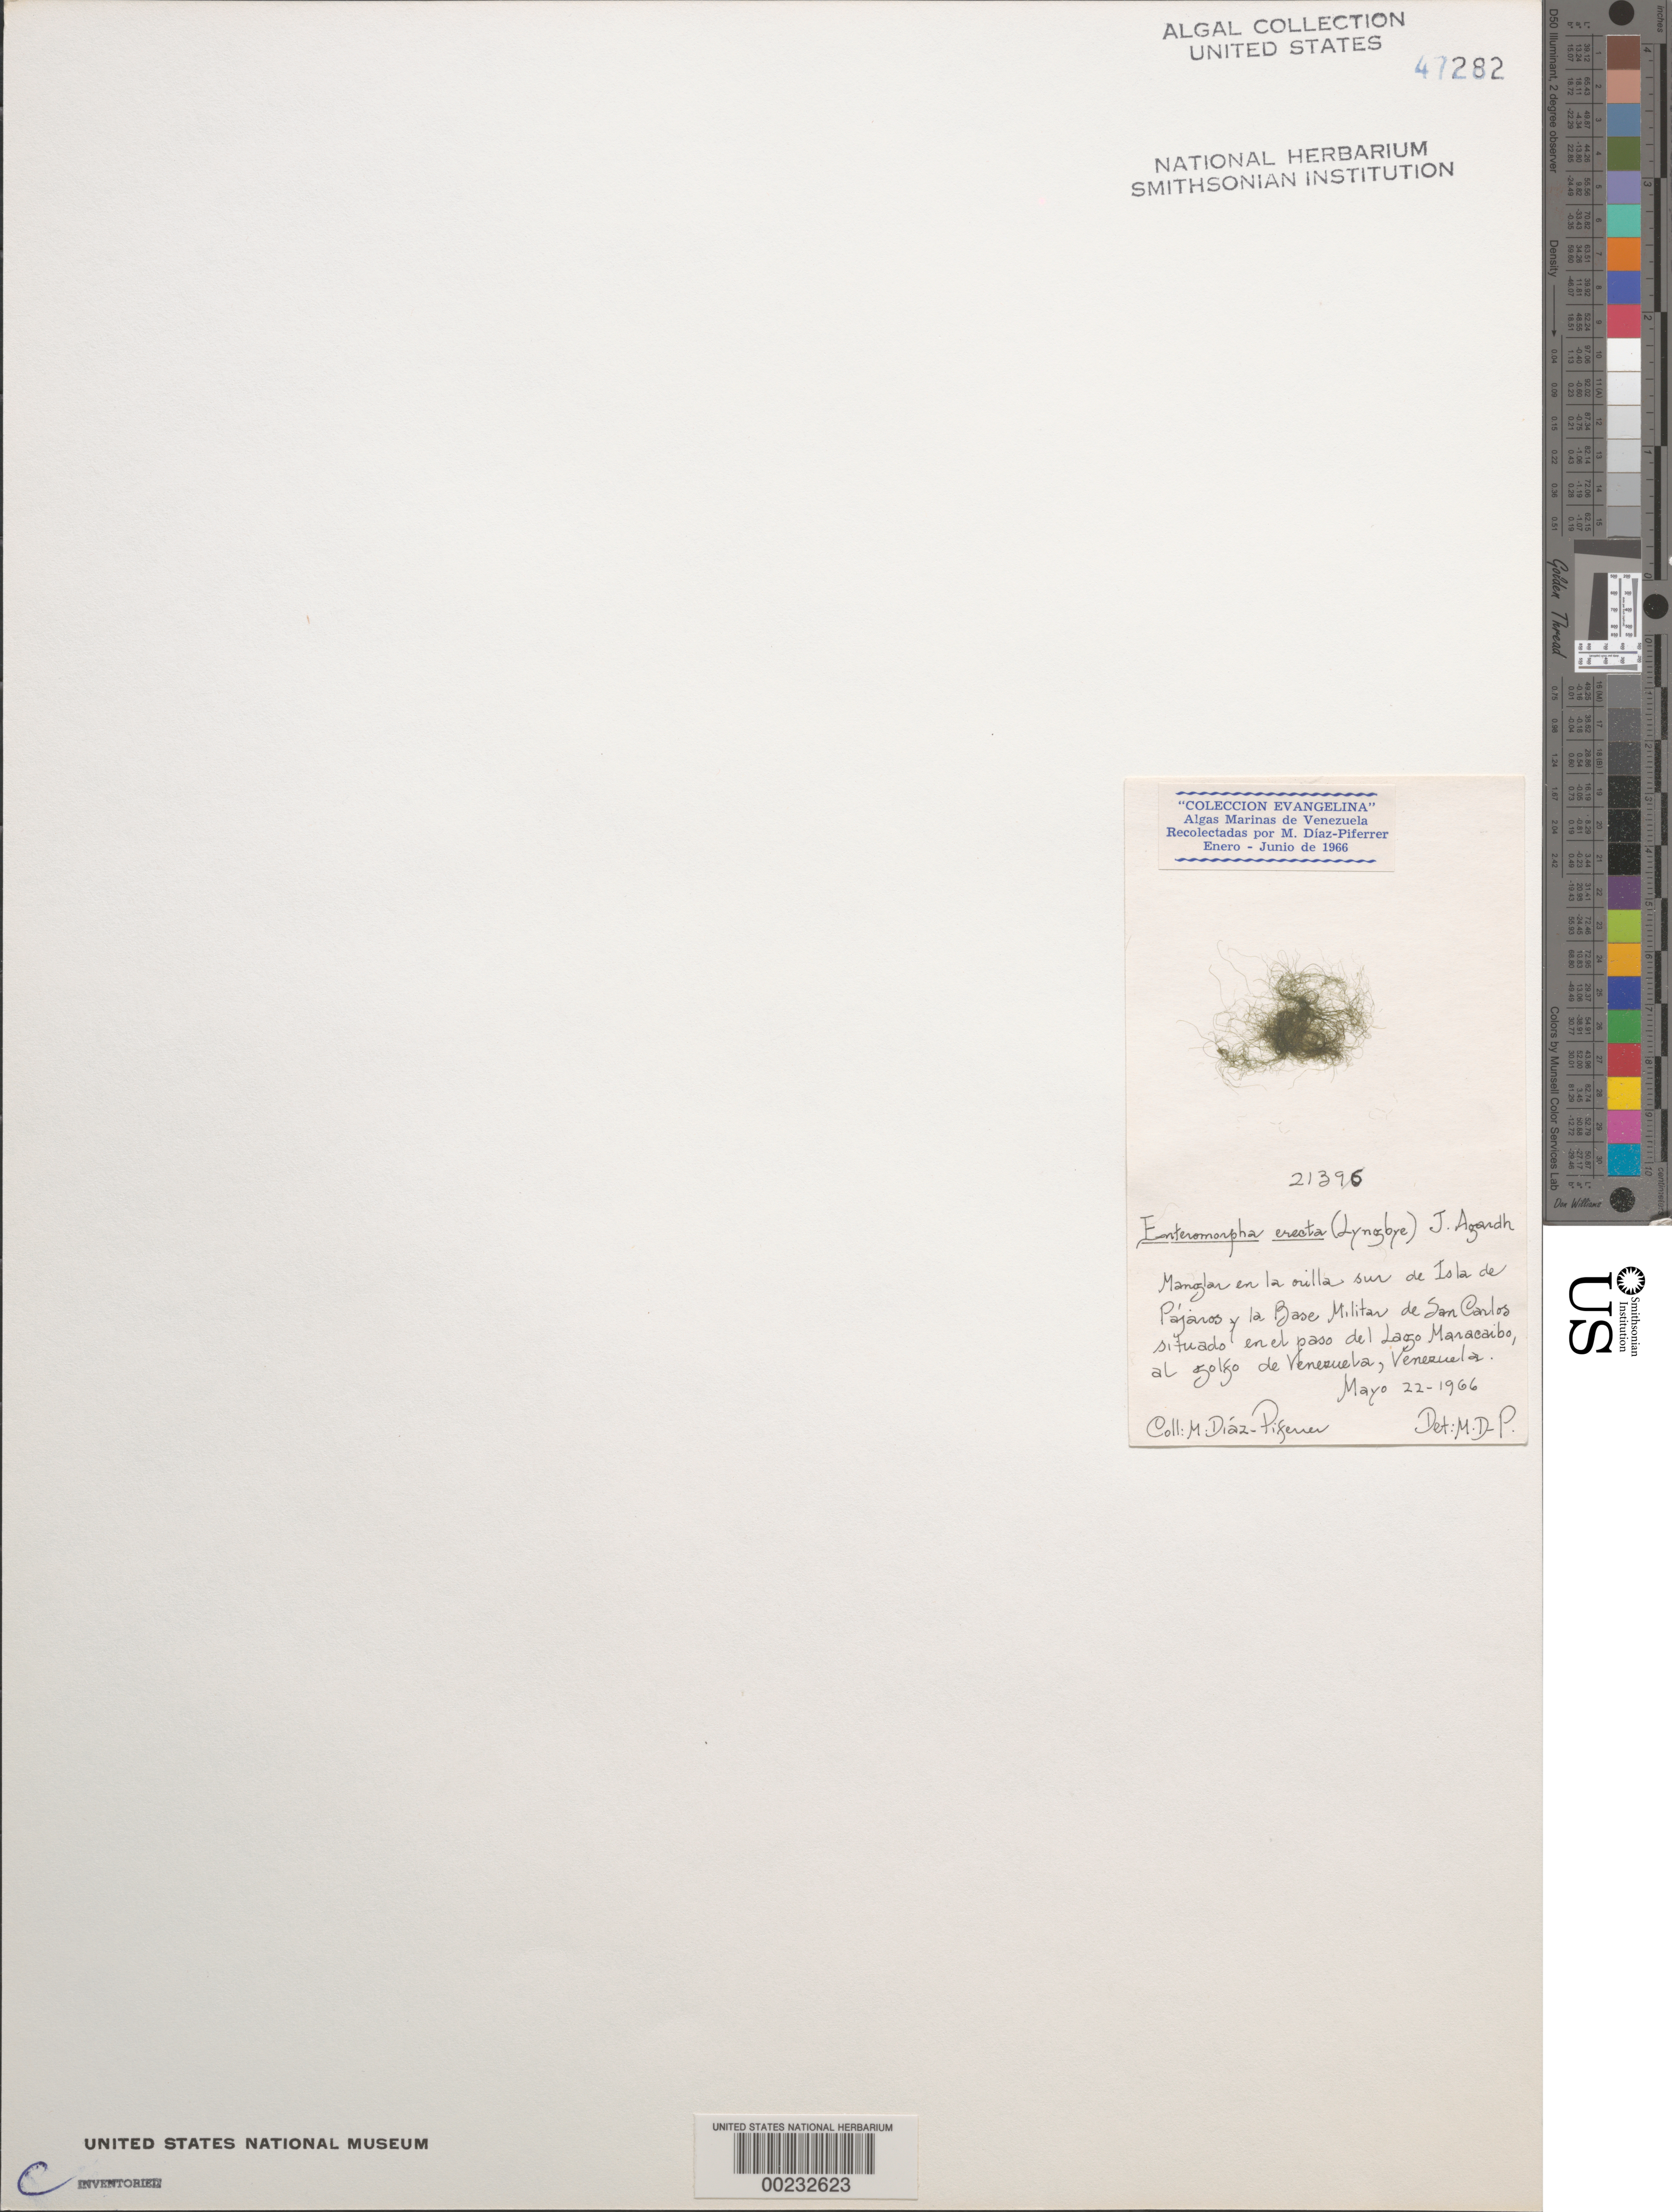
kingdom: Plantae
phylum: Chlorophyta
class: Ulvophyceae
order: Ulvales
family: Ulvaceae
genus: Ulva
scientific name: Ulva paradoxa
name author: C. Agardh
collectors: M. Diaz-Piferrer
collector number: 21396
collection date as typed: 22 May 1966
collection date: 1966-05-22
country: Venezuela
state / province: Zulia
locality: Lago Maracaibo, between Isla de Pajaros and San Carlos military base, Gulf of Venezuela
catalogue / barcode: US 47282